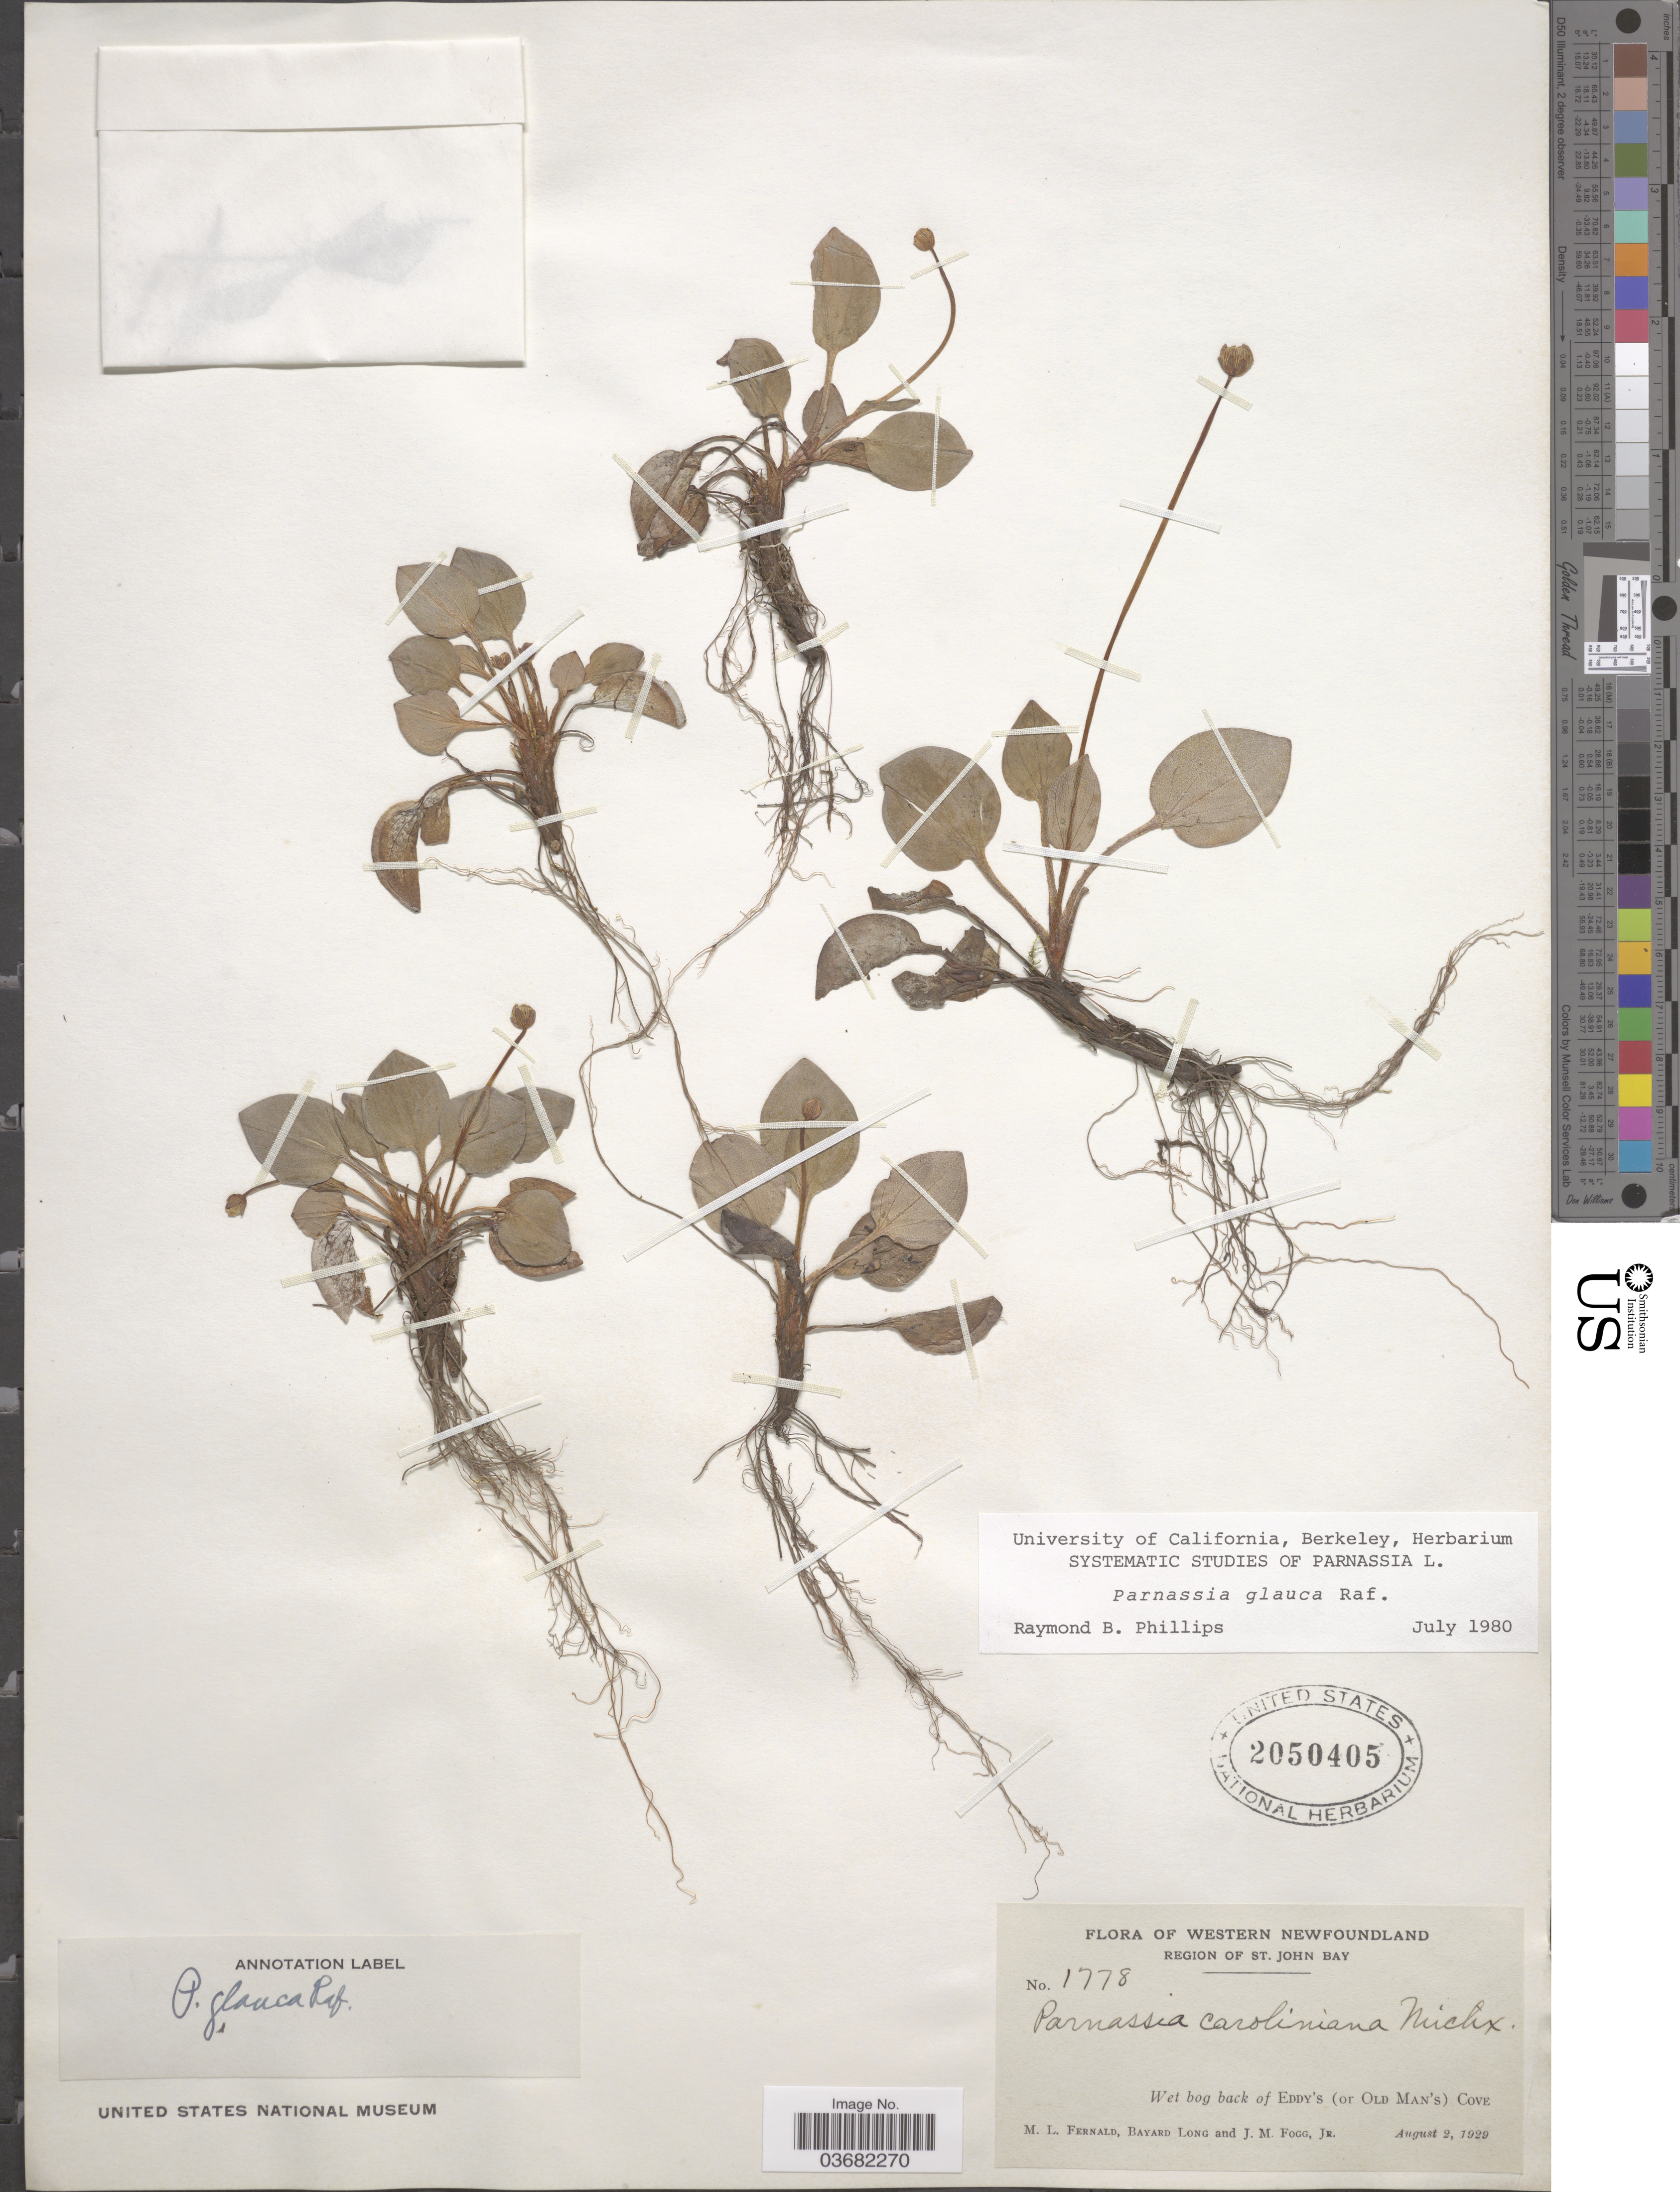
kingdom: Plantae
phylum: Tracheophyta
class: Magnoliopsida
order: Celastrales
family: Parnassiaceae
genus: Parnassia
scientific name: Parnassia glauca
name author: Raf.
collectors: M. L. Fernald, B. Long & J. Fogg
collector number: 1778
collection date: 1929-08-02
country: Canada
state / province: Newfoundland and Labrador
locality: Western Newfoundland. Region of St. John bay. Wet bog back of Eddy's (or Old Man's) Cove.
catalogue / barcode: US 2050405